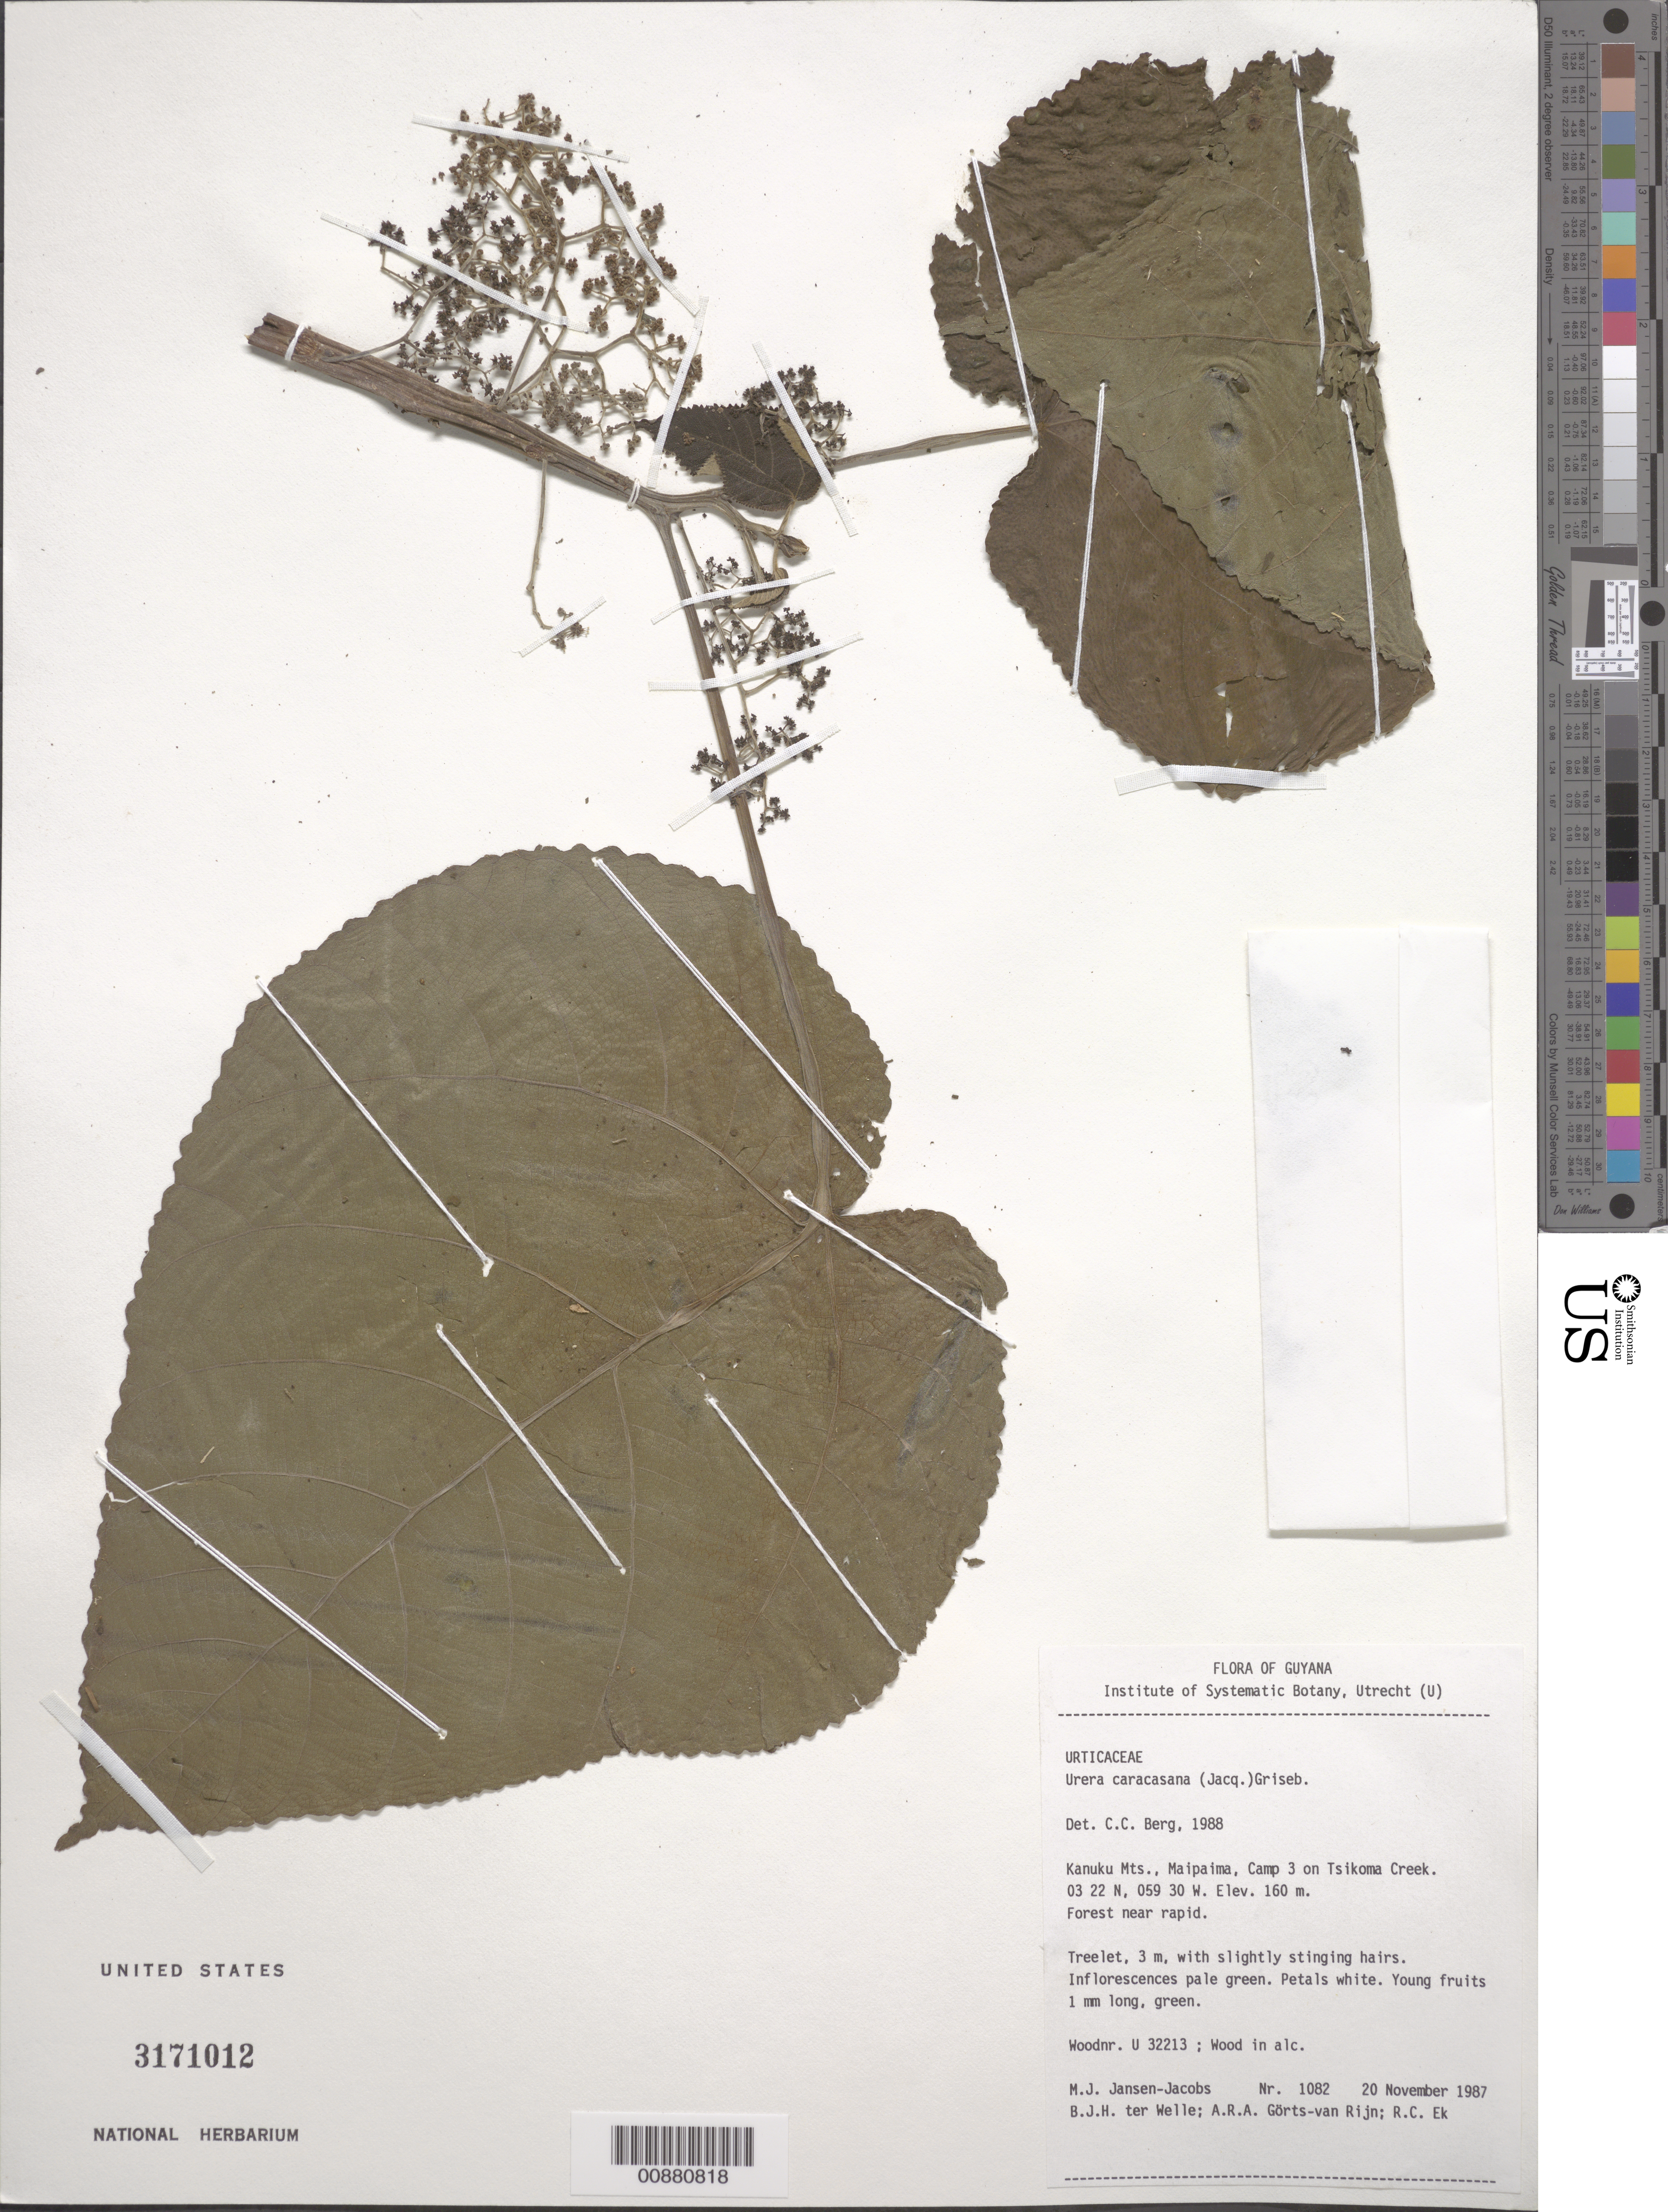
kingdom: Plantae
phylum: Tracheophyta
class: Magnoliopsida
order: Rosales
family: Urticaceae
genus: Urera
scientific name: Urera caracasana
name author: (Jacq.) Gaudich. ex Griseb.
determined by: Berg, C. C.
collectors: M. J. Jansen-Jacobs, B. Welle, A. .R. A. Görts-van Rijn & R. C. Ek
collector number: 1082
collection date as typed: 20-Nov-87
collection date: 1987-11-20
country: Guyana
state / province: U. Takutu-U. Essequibo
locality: Kanuku Mts., Maipaima, Camp 3 on Tsikoma Creek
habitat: Forest near rapid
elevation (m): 160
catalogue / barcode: US 3171012